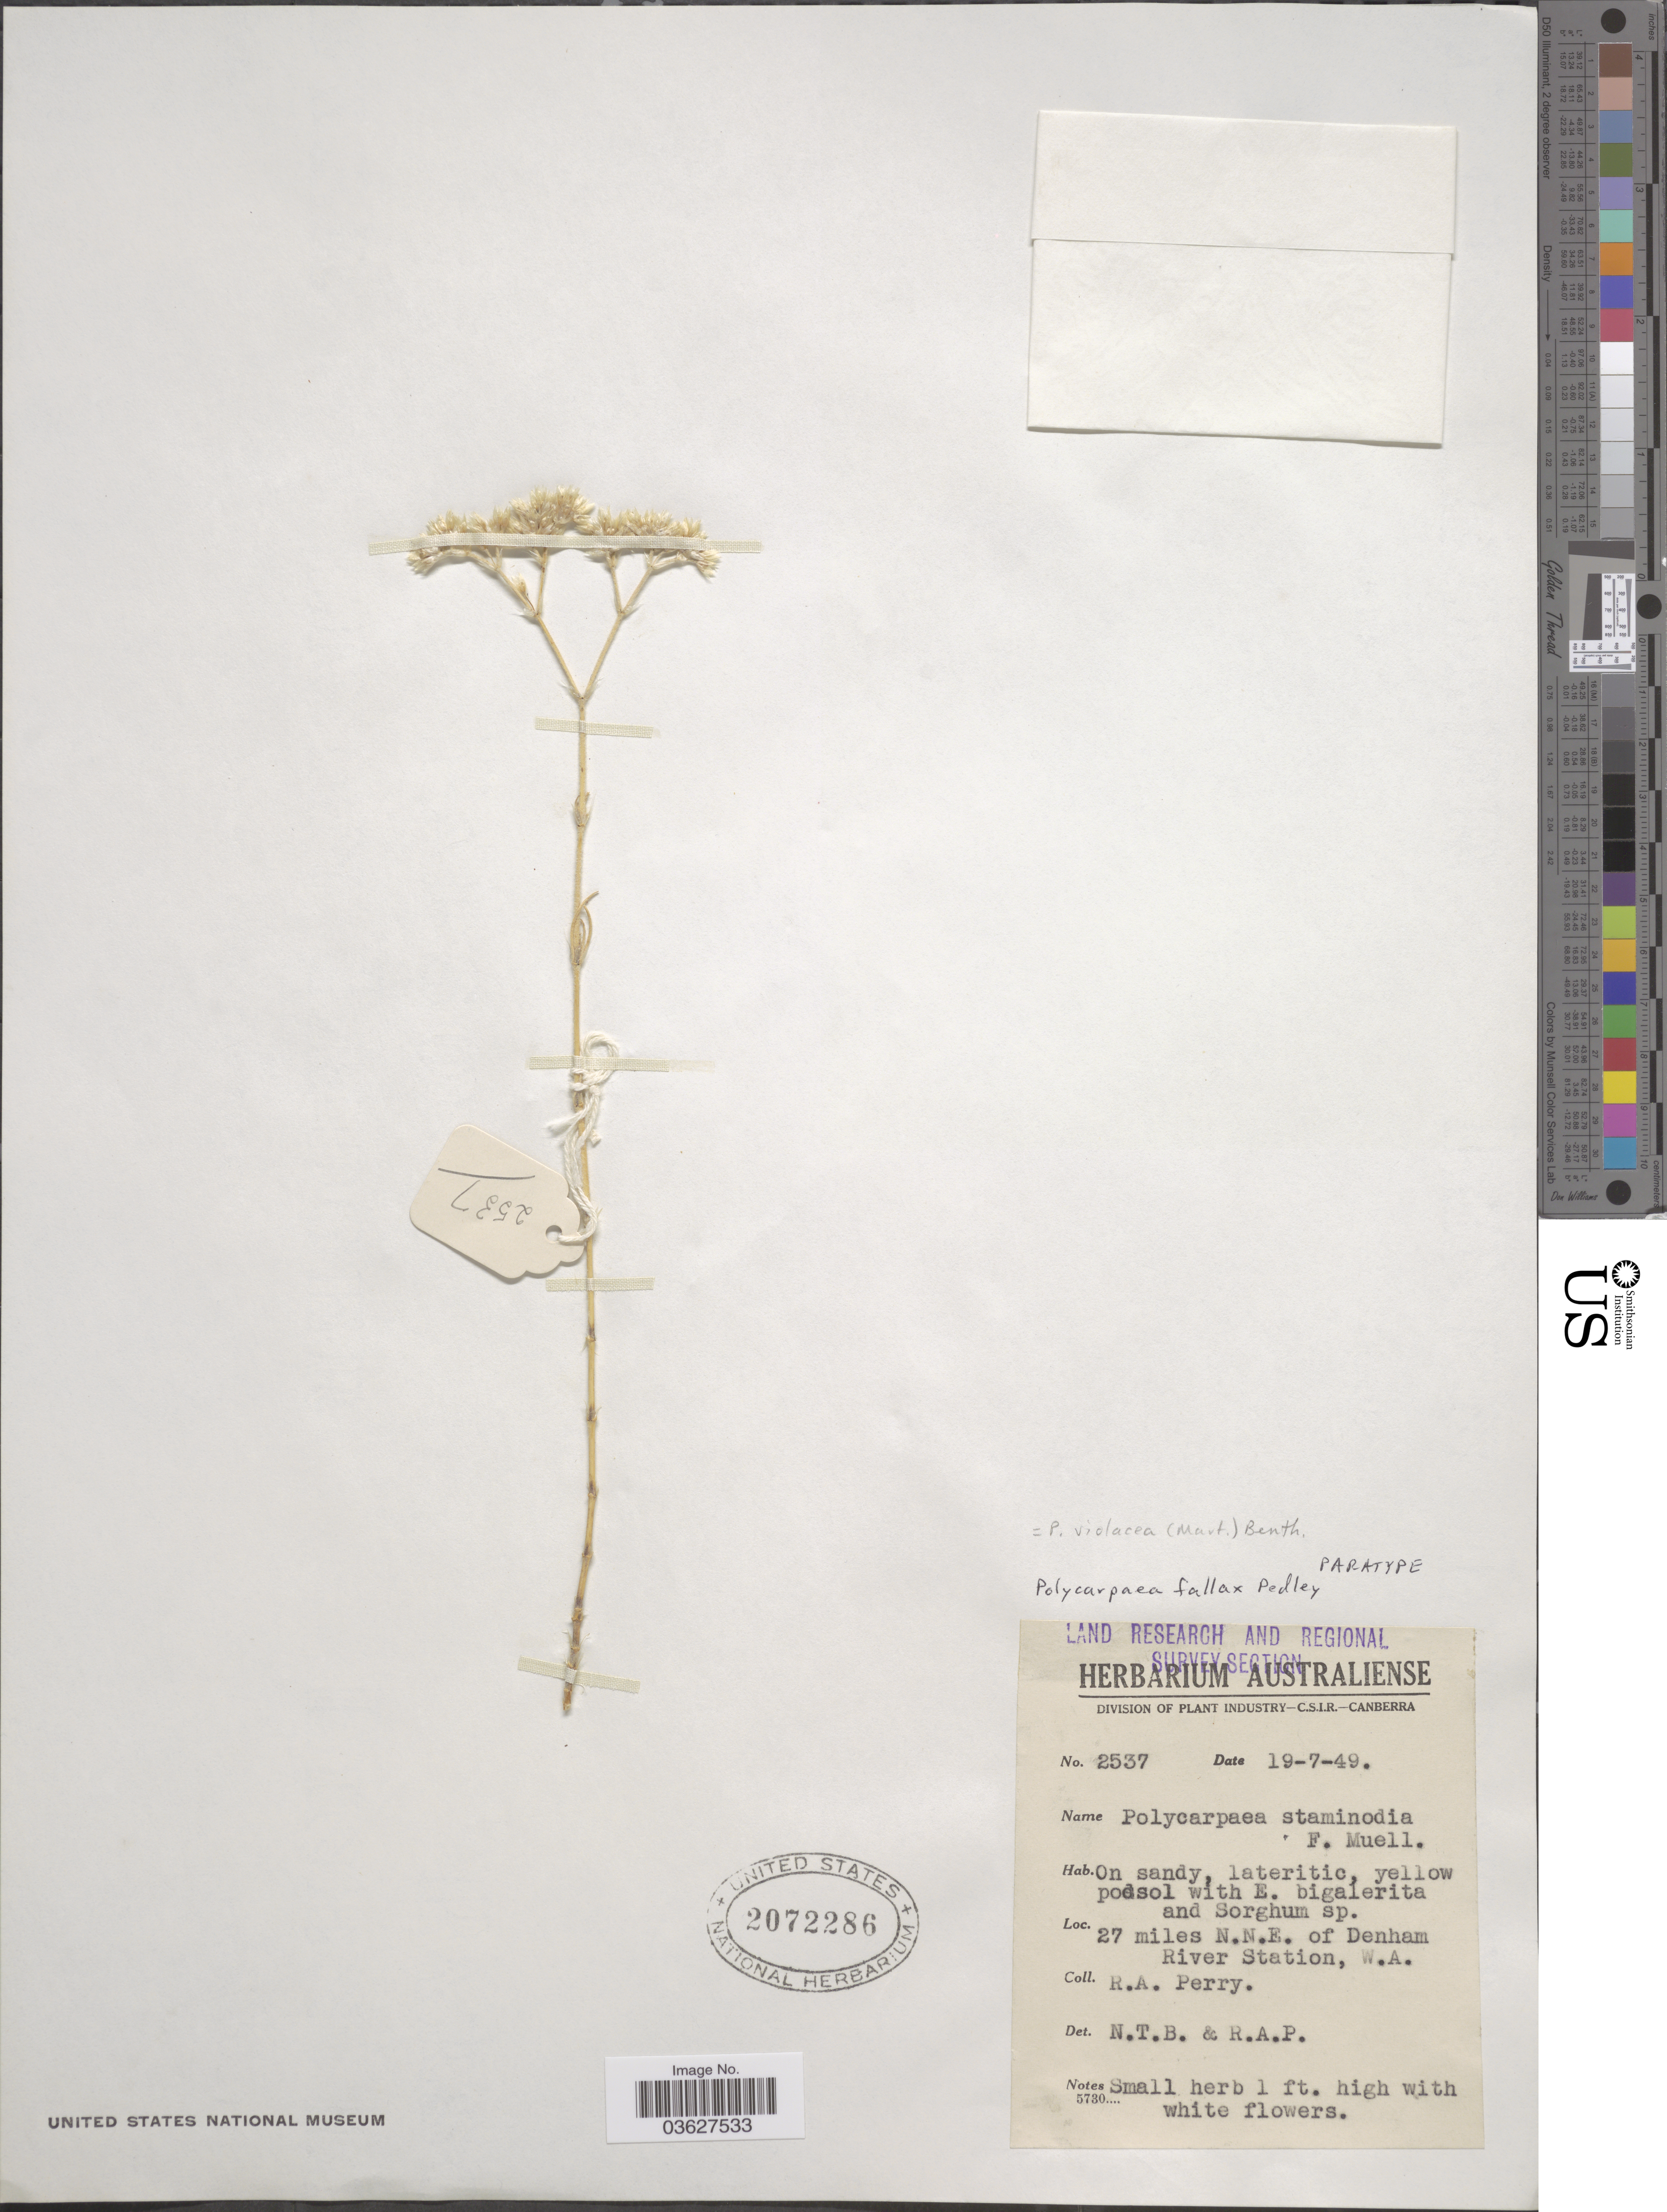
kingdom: Plantae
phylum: Tracheophyta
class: Magnoliopsida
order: Caryophyllales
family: Caryophyllaceae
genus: Polycarpaea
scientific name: Polycarpaea violacea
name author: (Mart.) Benth.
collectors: Perry, R. A.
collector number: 2537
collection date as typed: Transcribed d/m/y: 19/7/49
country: Australia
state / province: Western Australia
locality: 27 miles N.N.E. of Denham River Station.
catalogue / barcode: US 2072286